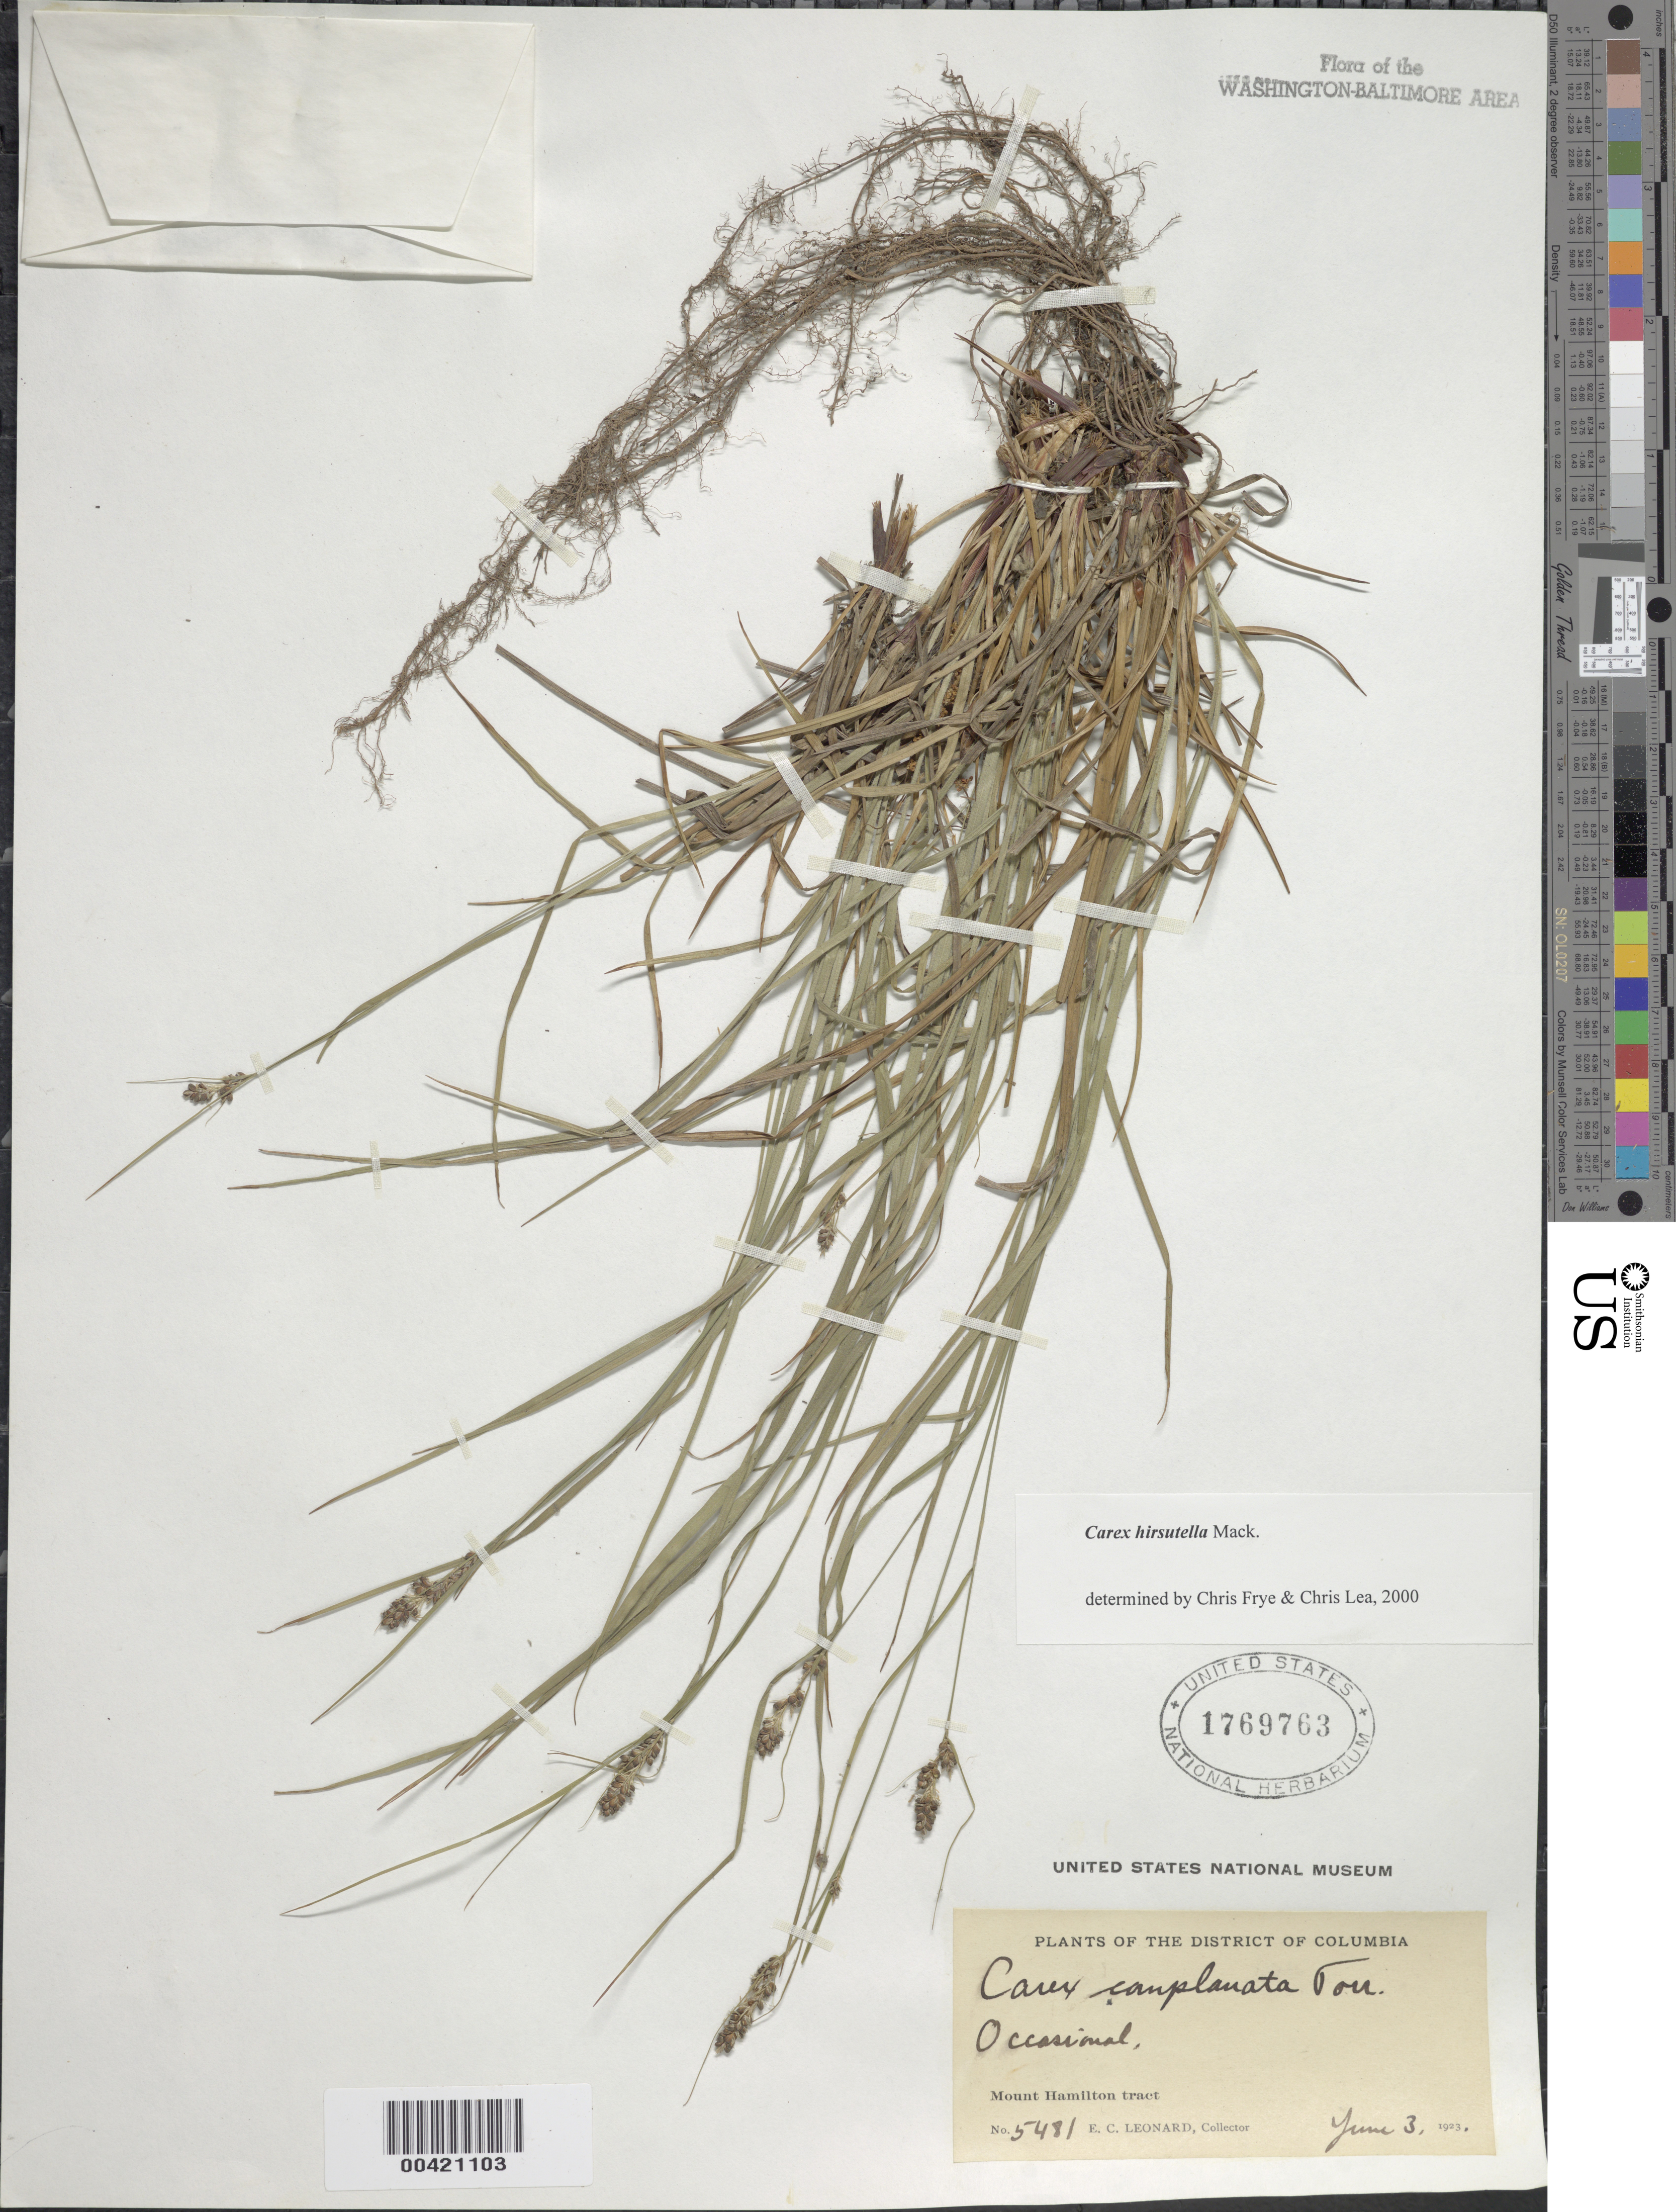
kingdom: Plantae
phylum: Tracheophyta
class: Liliopsida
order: Poales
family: Cyperaceae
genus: Carex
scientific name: Carex hirsutella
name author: Mack.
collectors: E. C. Leonard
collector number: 5481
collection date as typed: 03 Jun 1923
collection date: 1923-06-03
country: United States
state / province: District of Columbia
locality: Mount Hamilton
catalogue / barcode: US 1769763